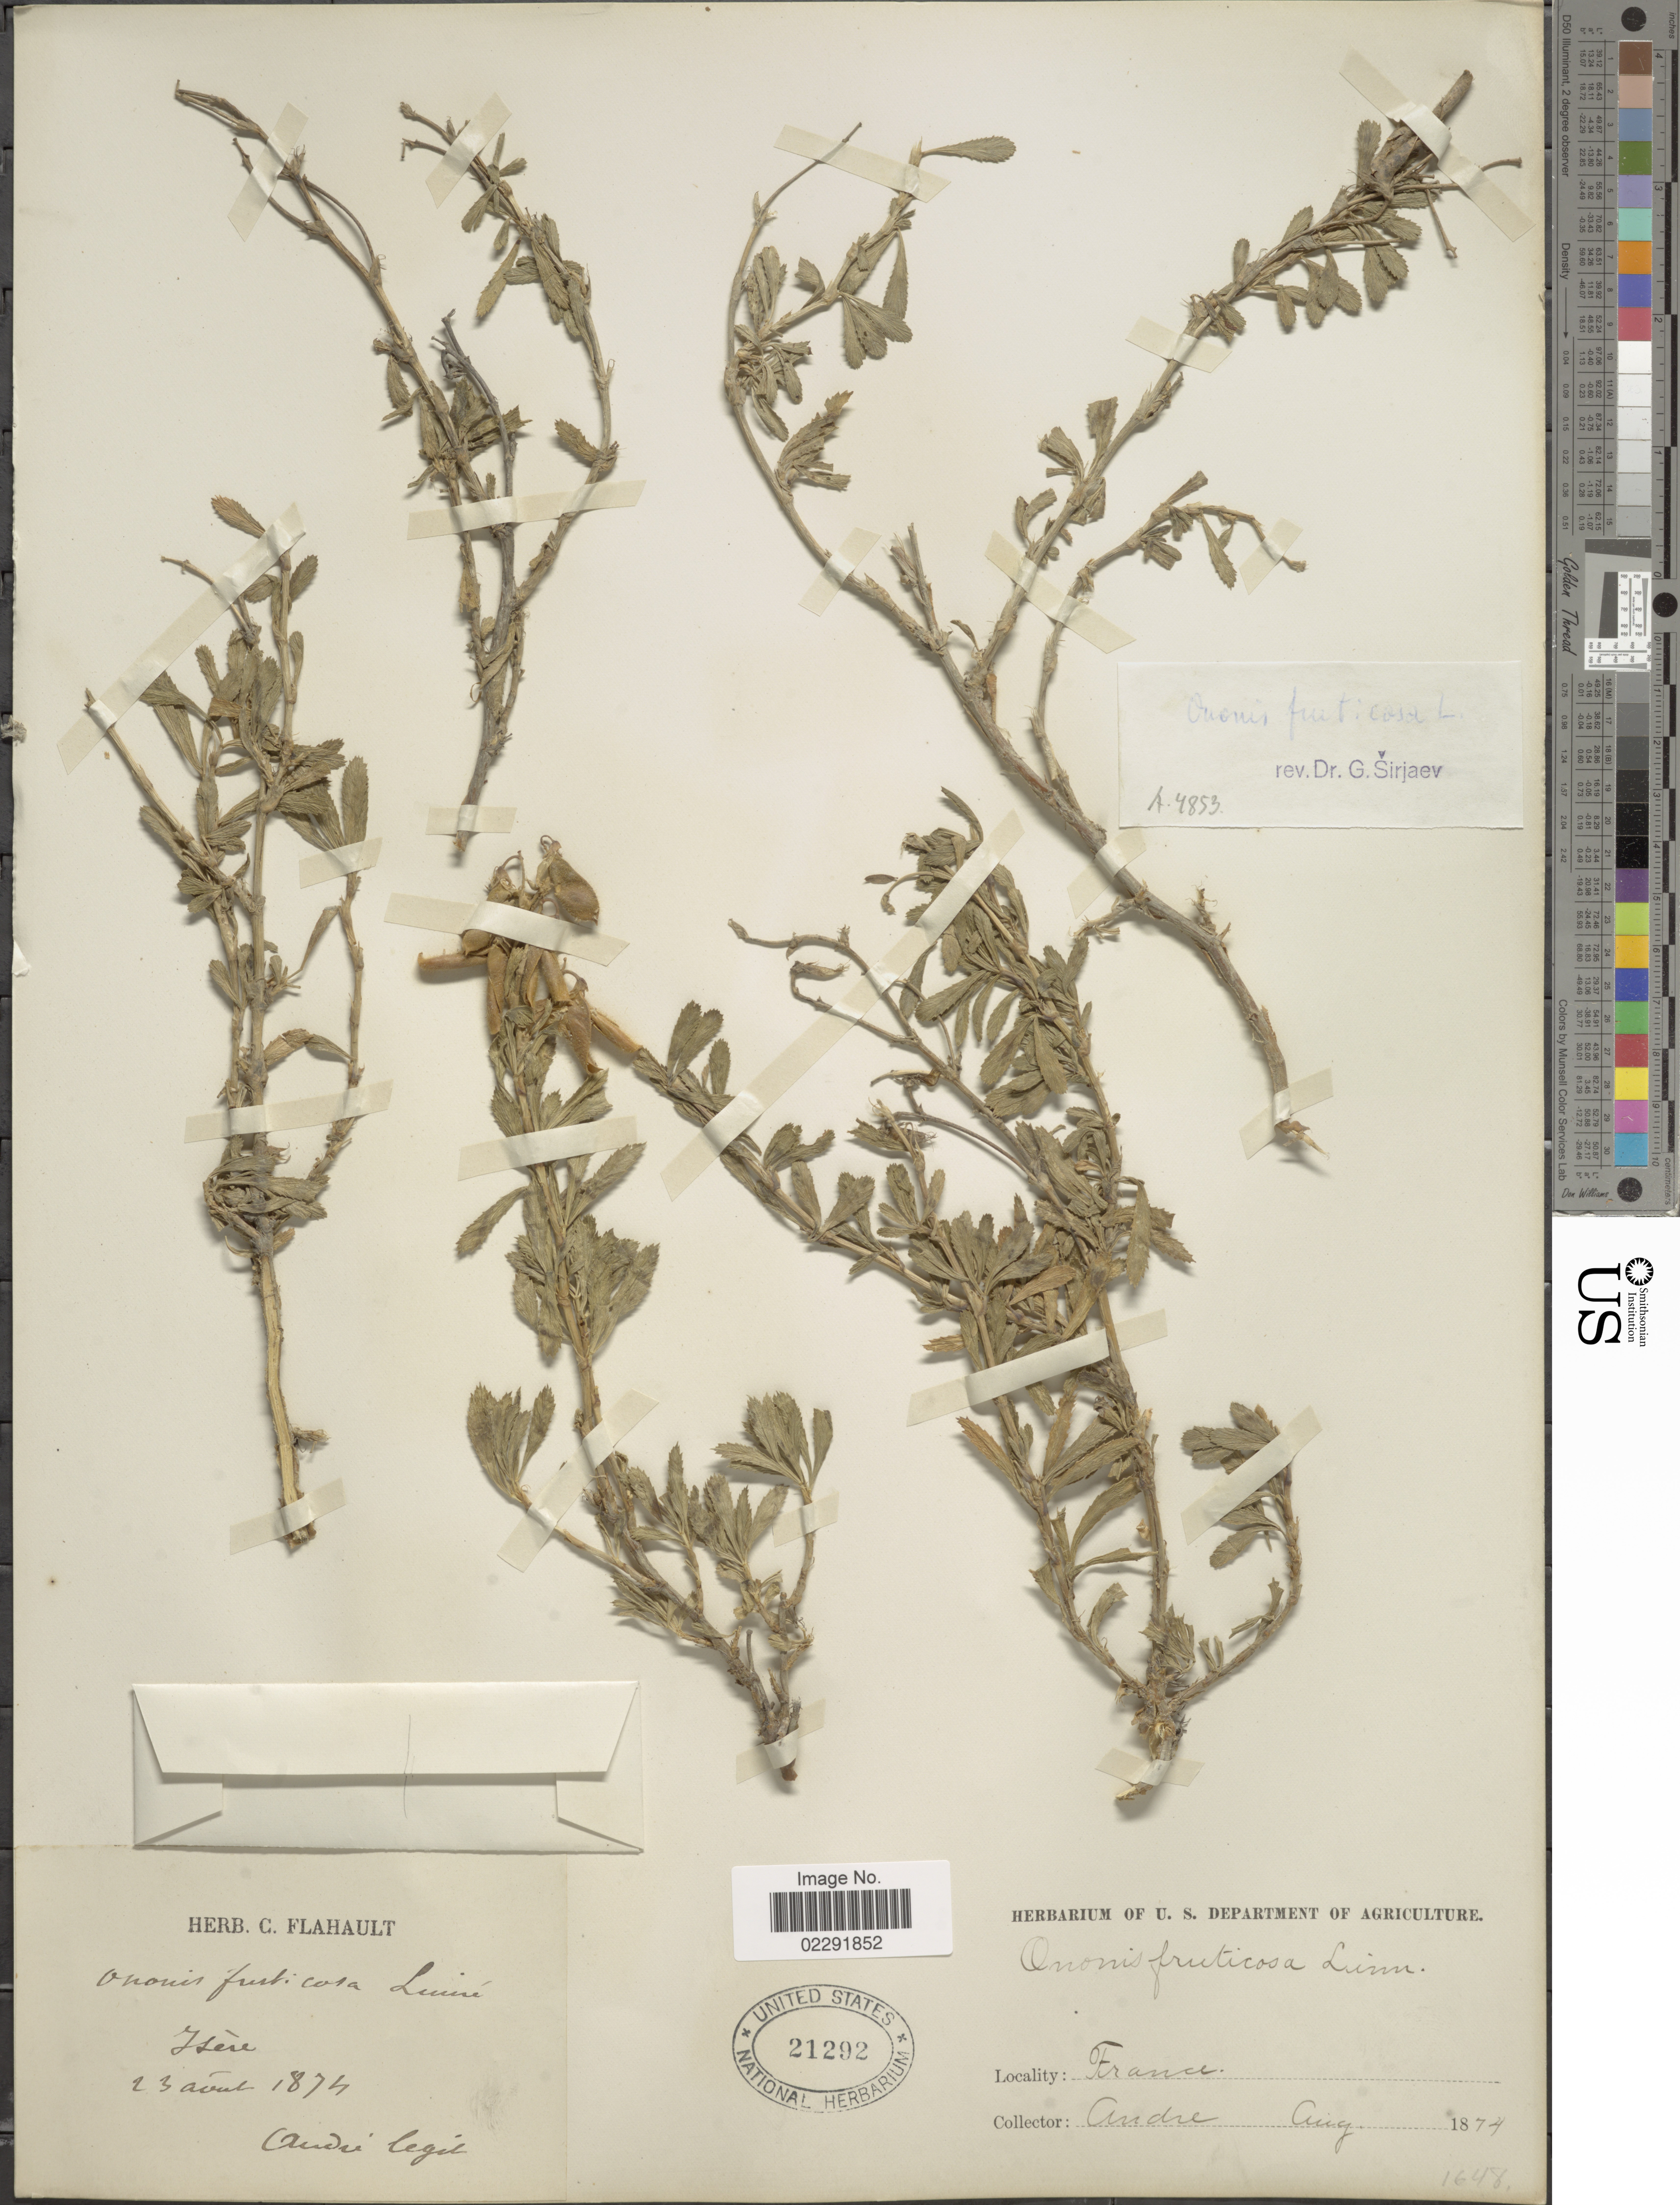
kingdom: Plantae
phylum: Tracheophyta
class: Magnoliopsida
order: Fabales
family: Fabaceae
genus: Ononis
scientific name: Ononis fruticosa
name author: L.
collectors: André, --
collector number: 1648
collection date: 1874-08-23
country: France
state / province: Auvergne-Rhône-Alpes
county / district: Isère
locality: Isere.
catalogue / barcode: US 21292